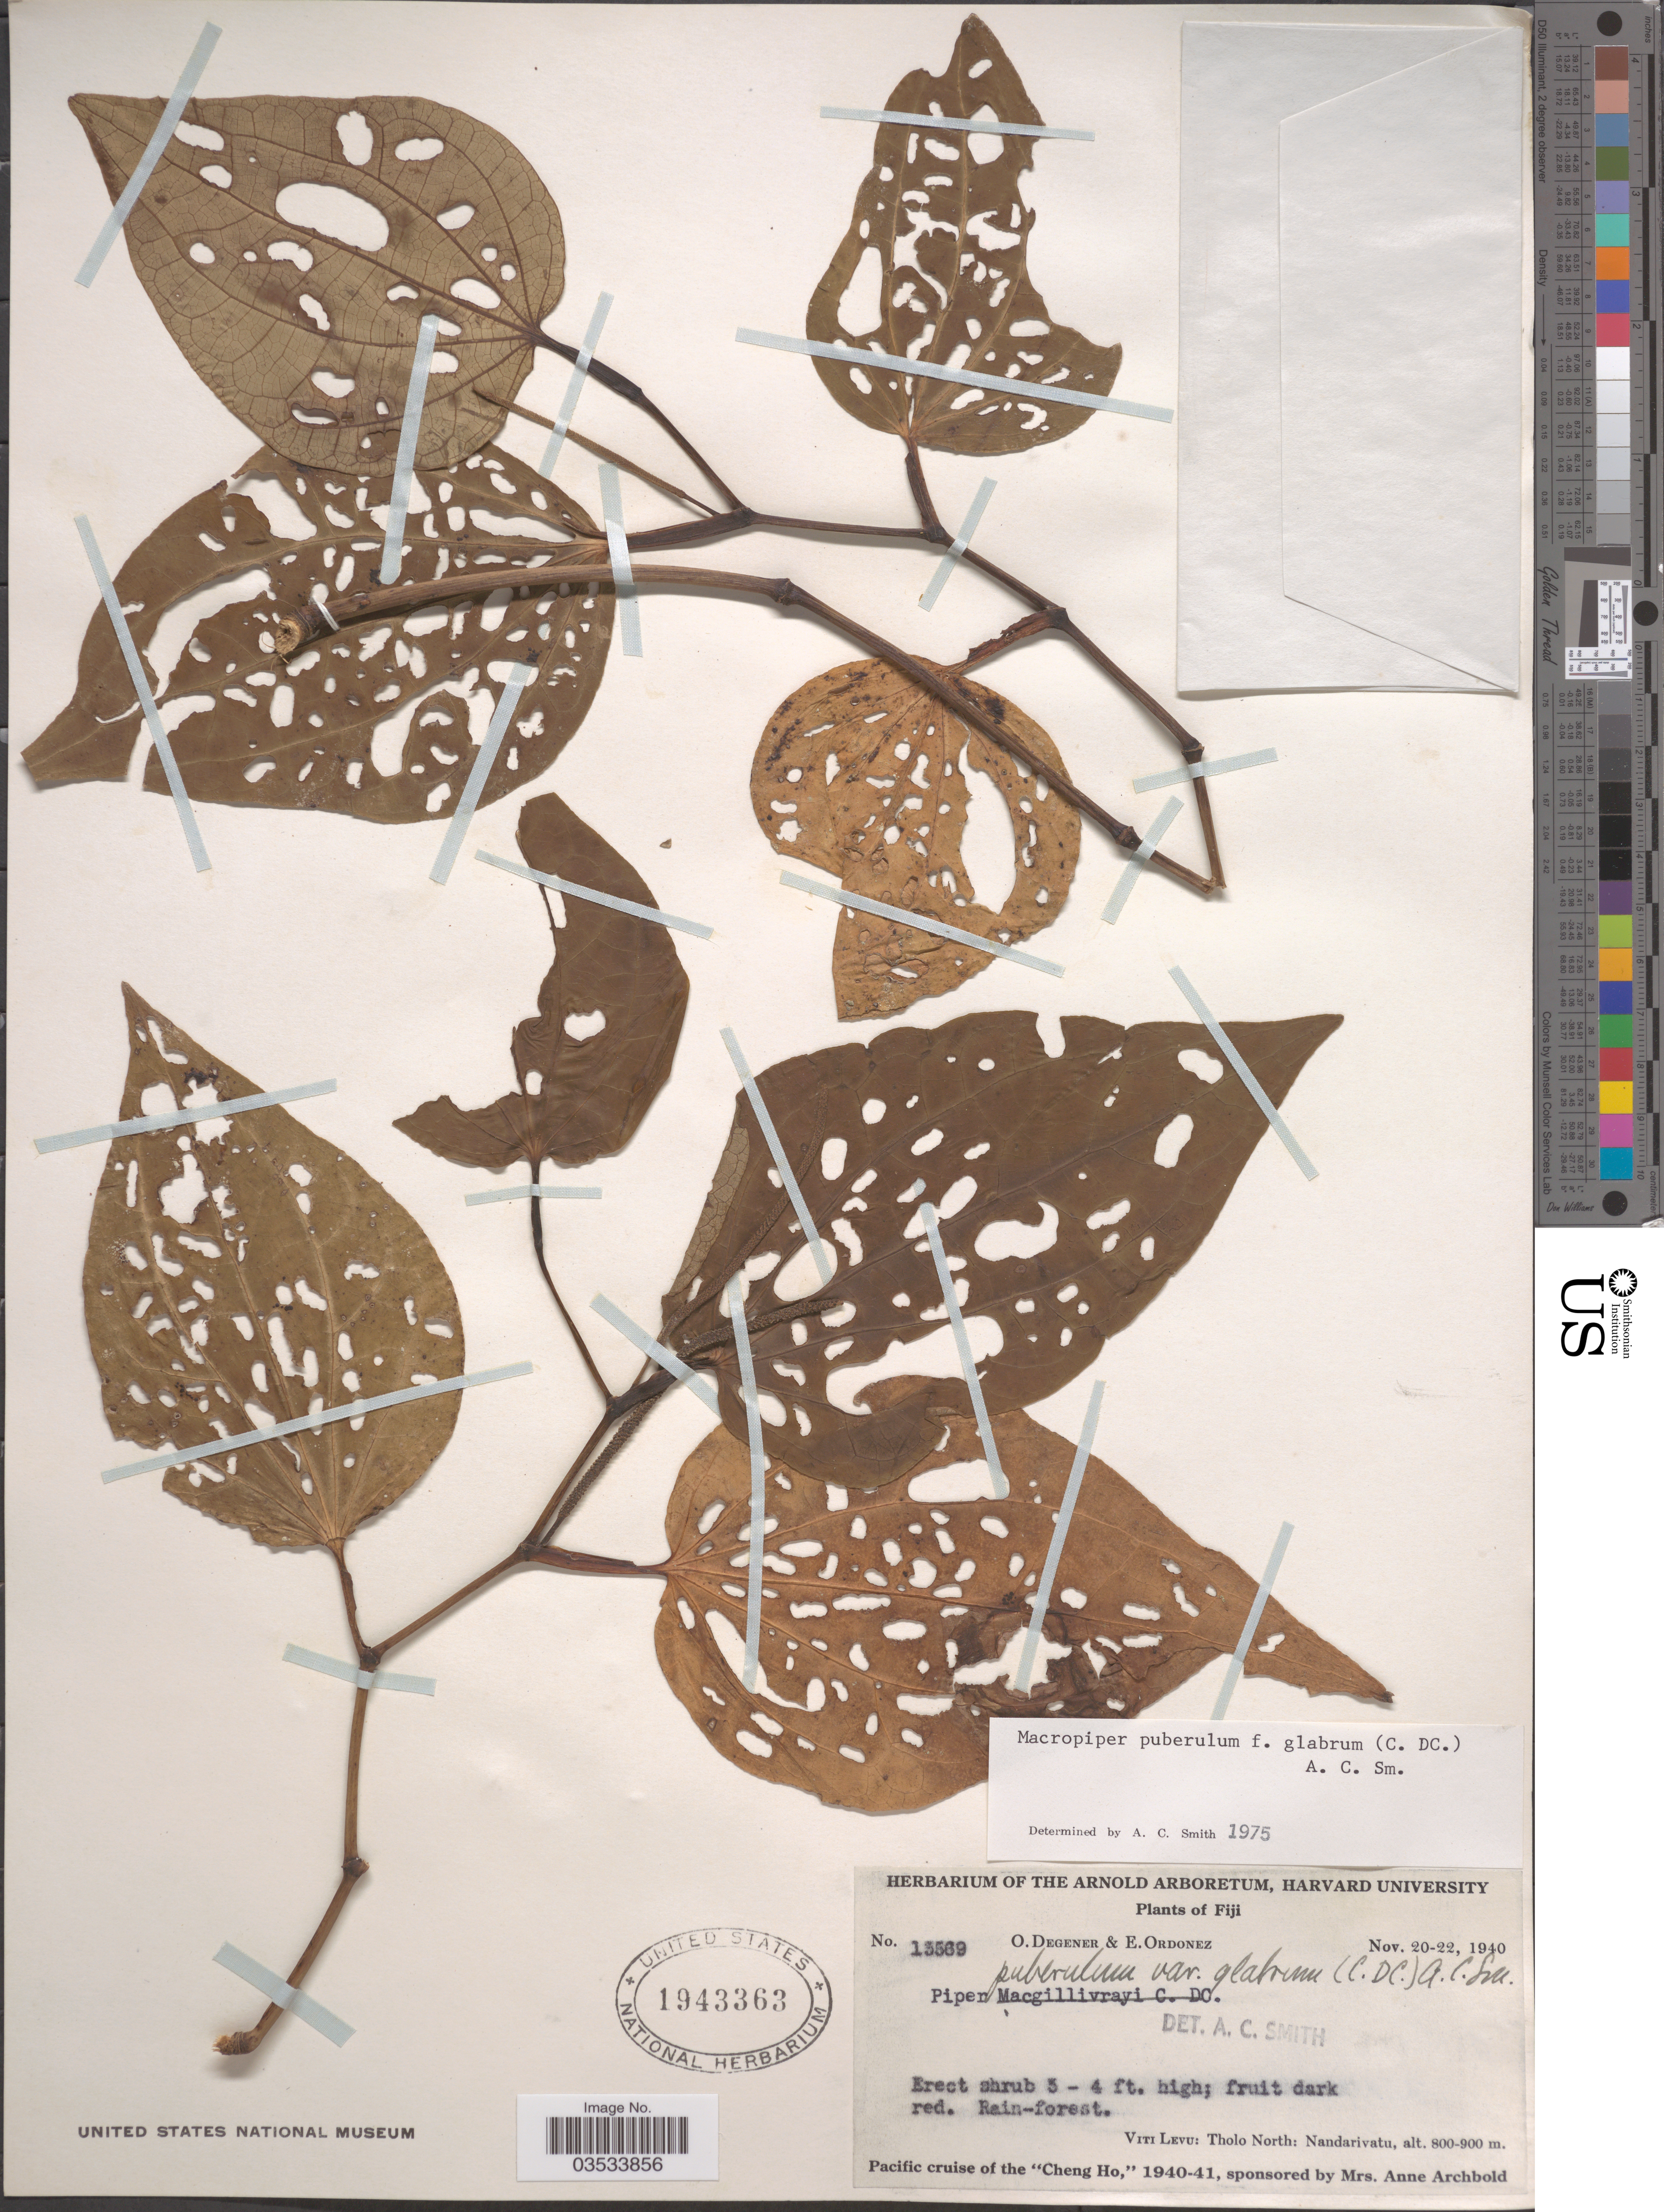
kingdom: Plantae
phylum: Tracheophyta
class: Magnoliopsida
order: Piperales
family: Piperaceae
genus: Piper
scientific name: Piper puberulum var. glabrum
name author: (C. DC.) C.A. Sm.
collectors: O. Degener & E. Ordonez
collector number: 13569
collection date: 1940-11-20/1940-11-22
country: Fiji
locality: Viti Levu: Tholo North: Nandarivatu.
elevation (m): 800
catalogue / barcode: US 1943363